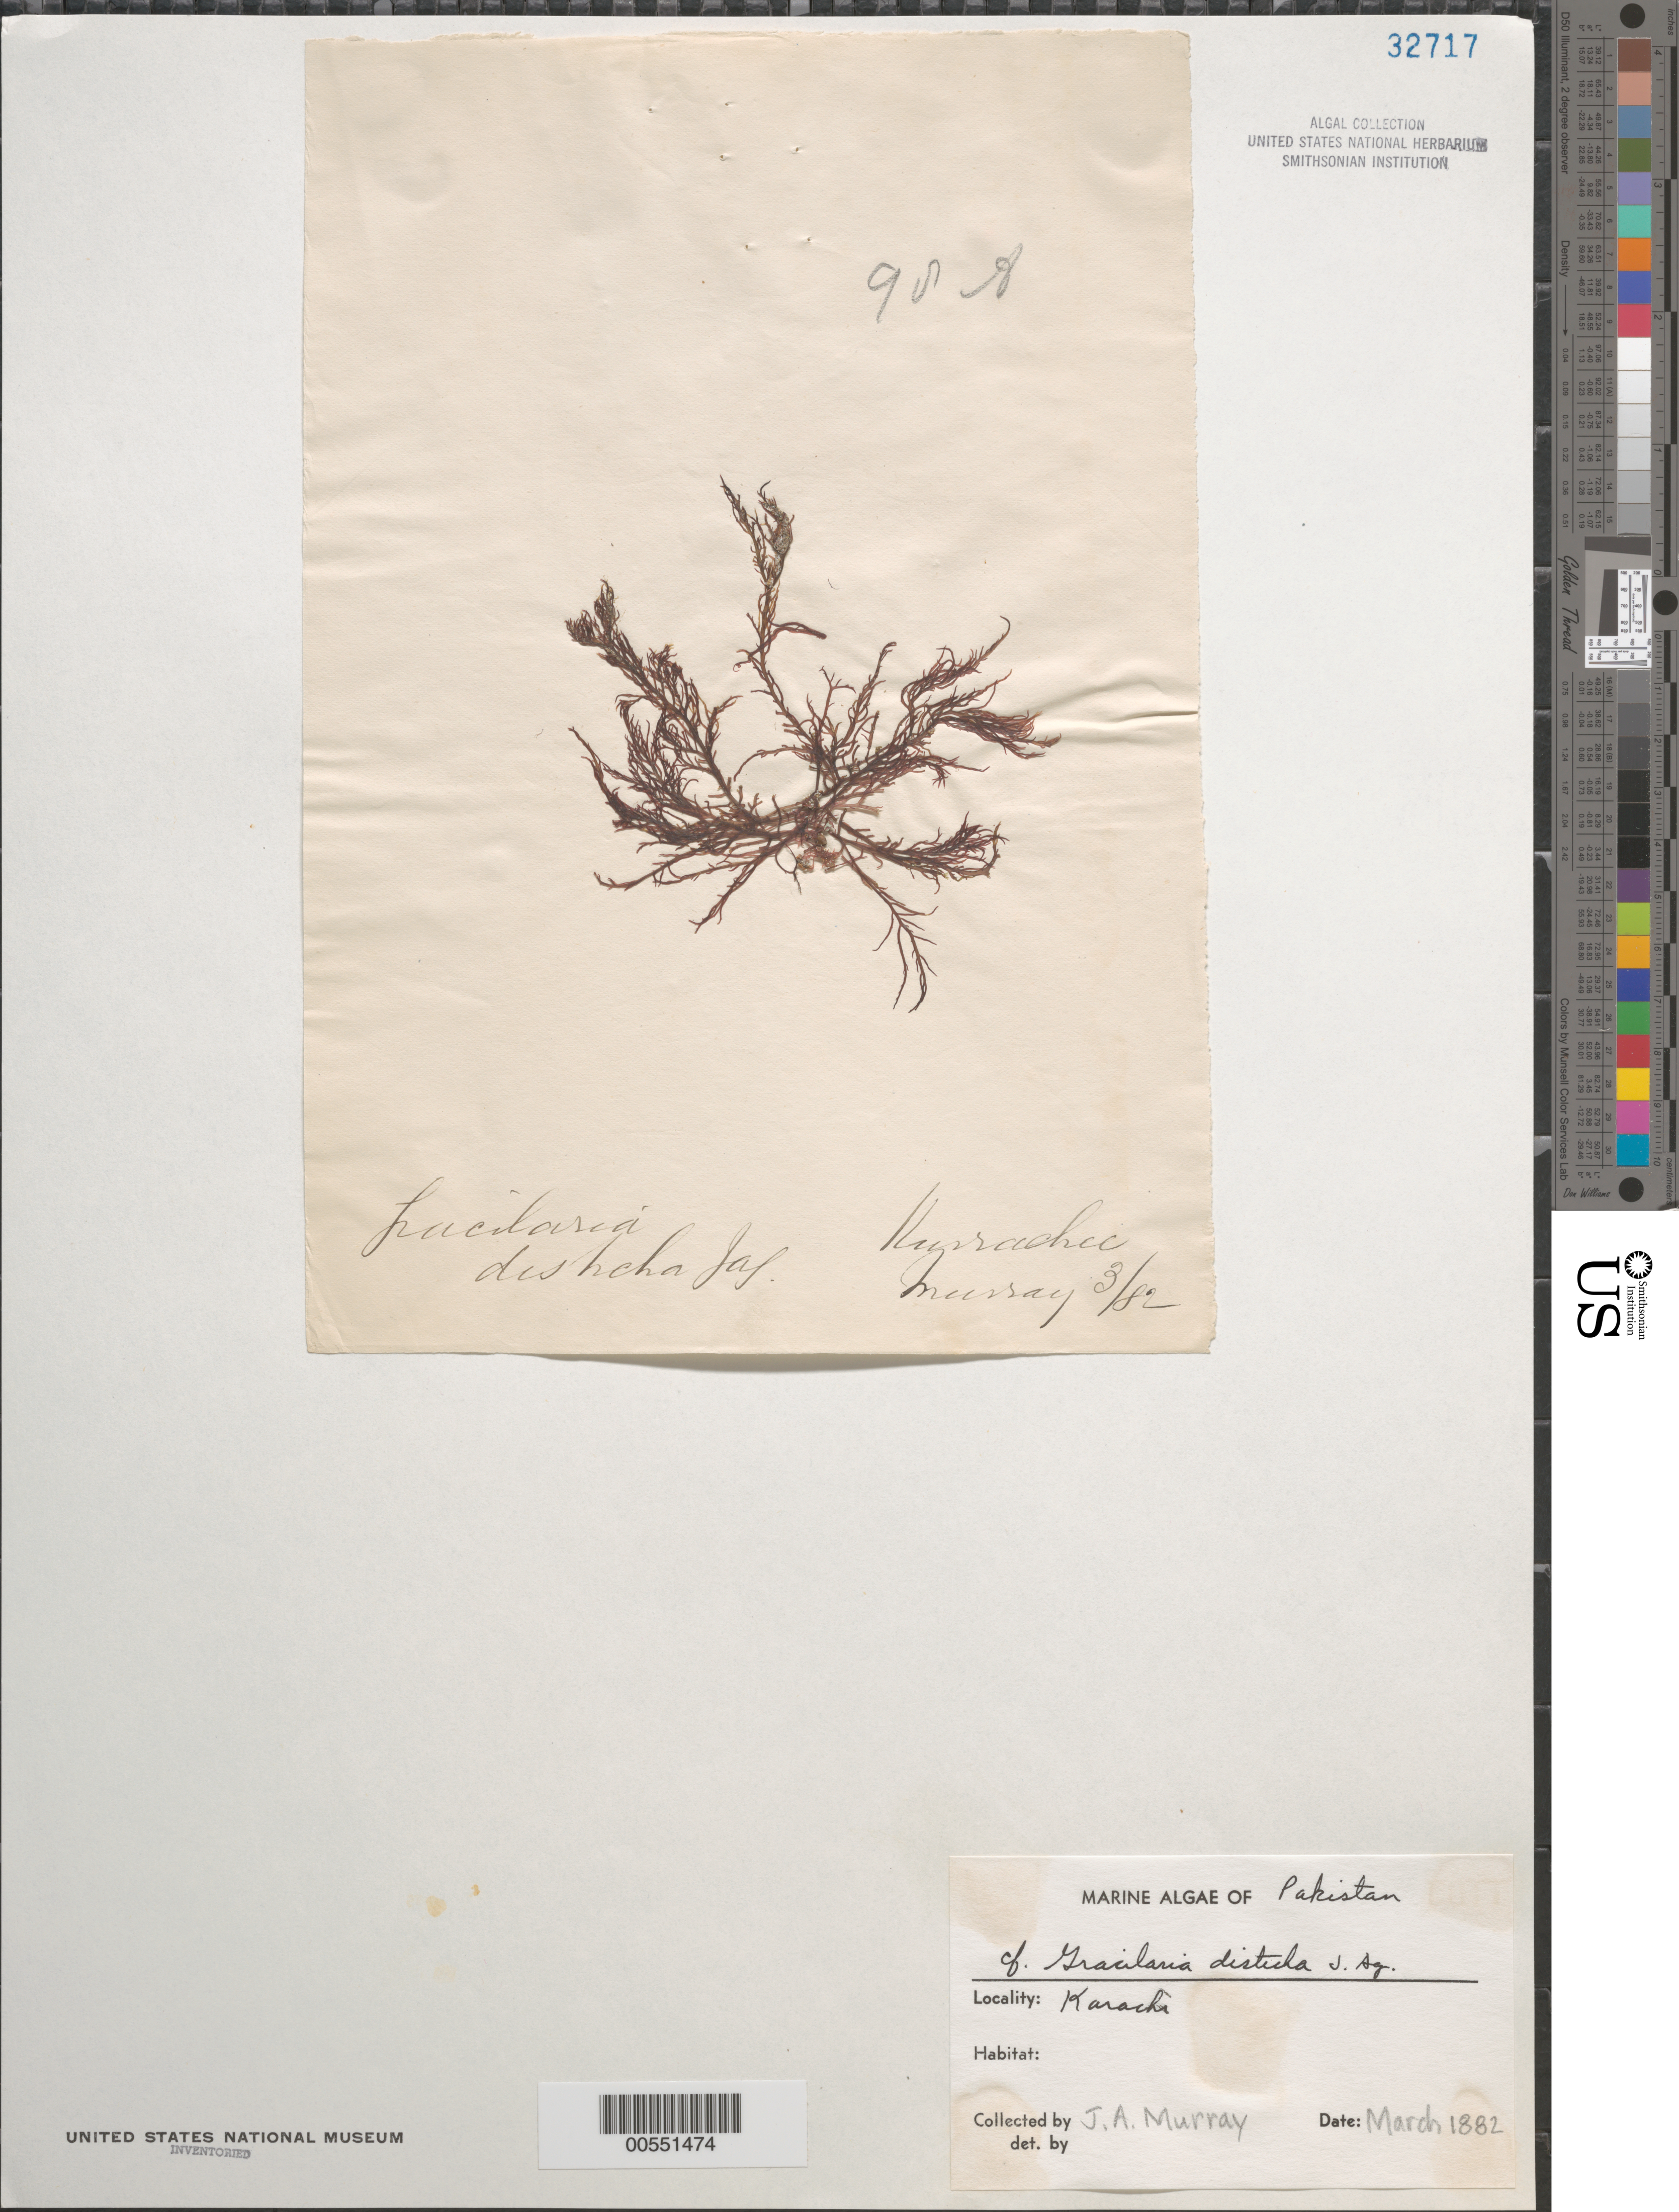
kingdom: Plantae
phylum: Rhodophyta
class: Florideophyceae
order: Gracilariales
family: Gracilariaceae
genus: Gracilaria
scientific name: Gracilaria disticha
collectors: J. A. Murray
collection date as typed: Mar 1882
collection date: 1882-03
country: Pakistan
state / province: Sindh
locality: Karachi (kurrachee)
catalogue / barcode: US 32717